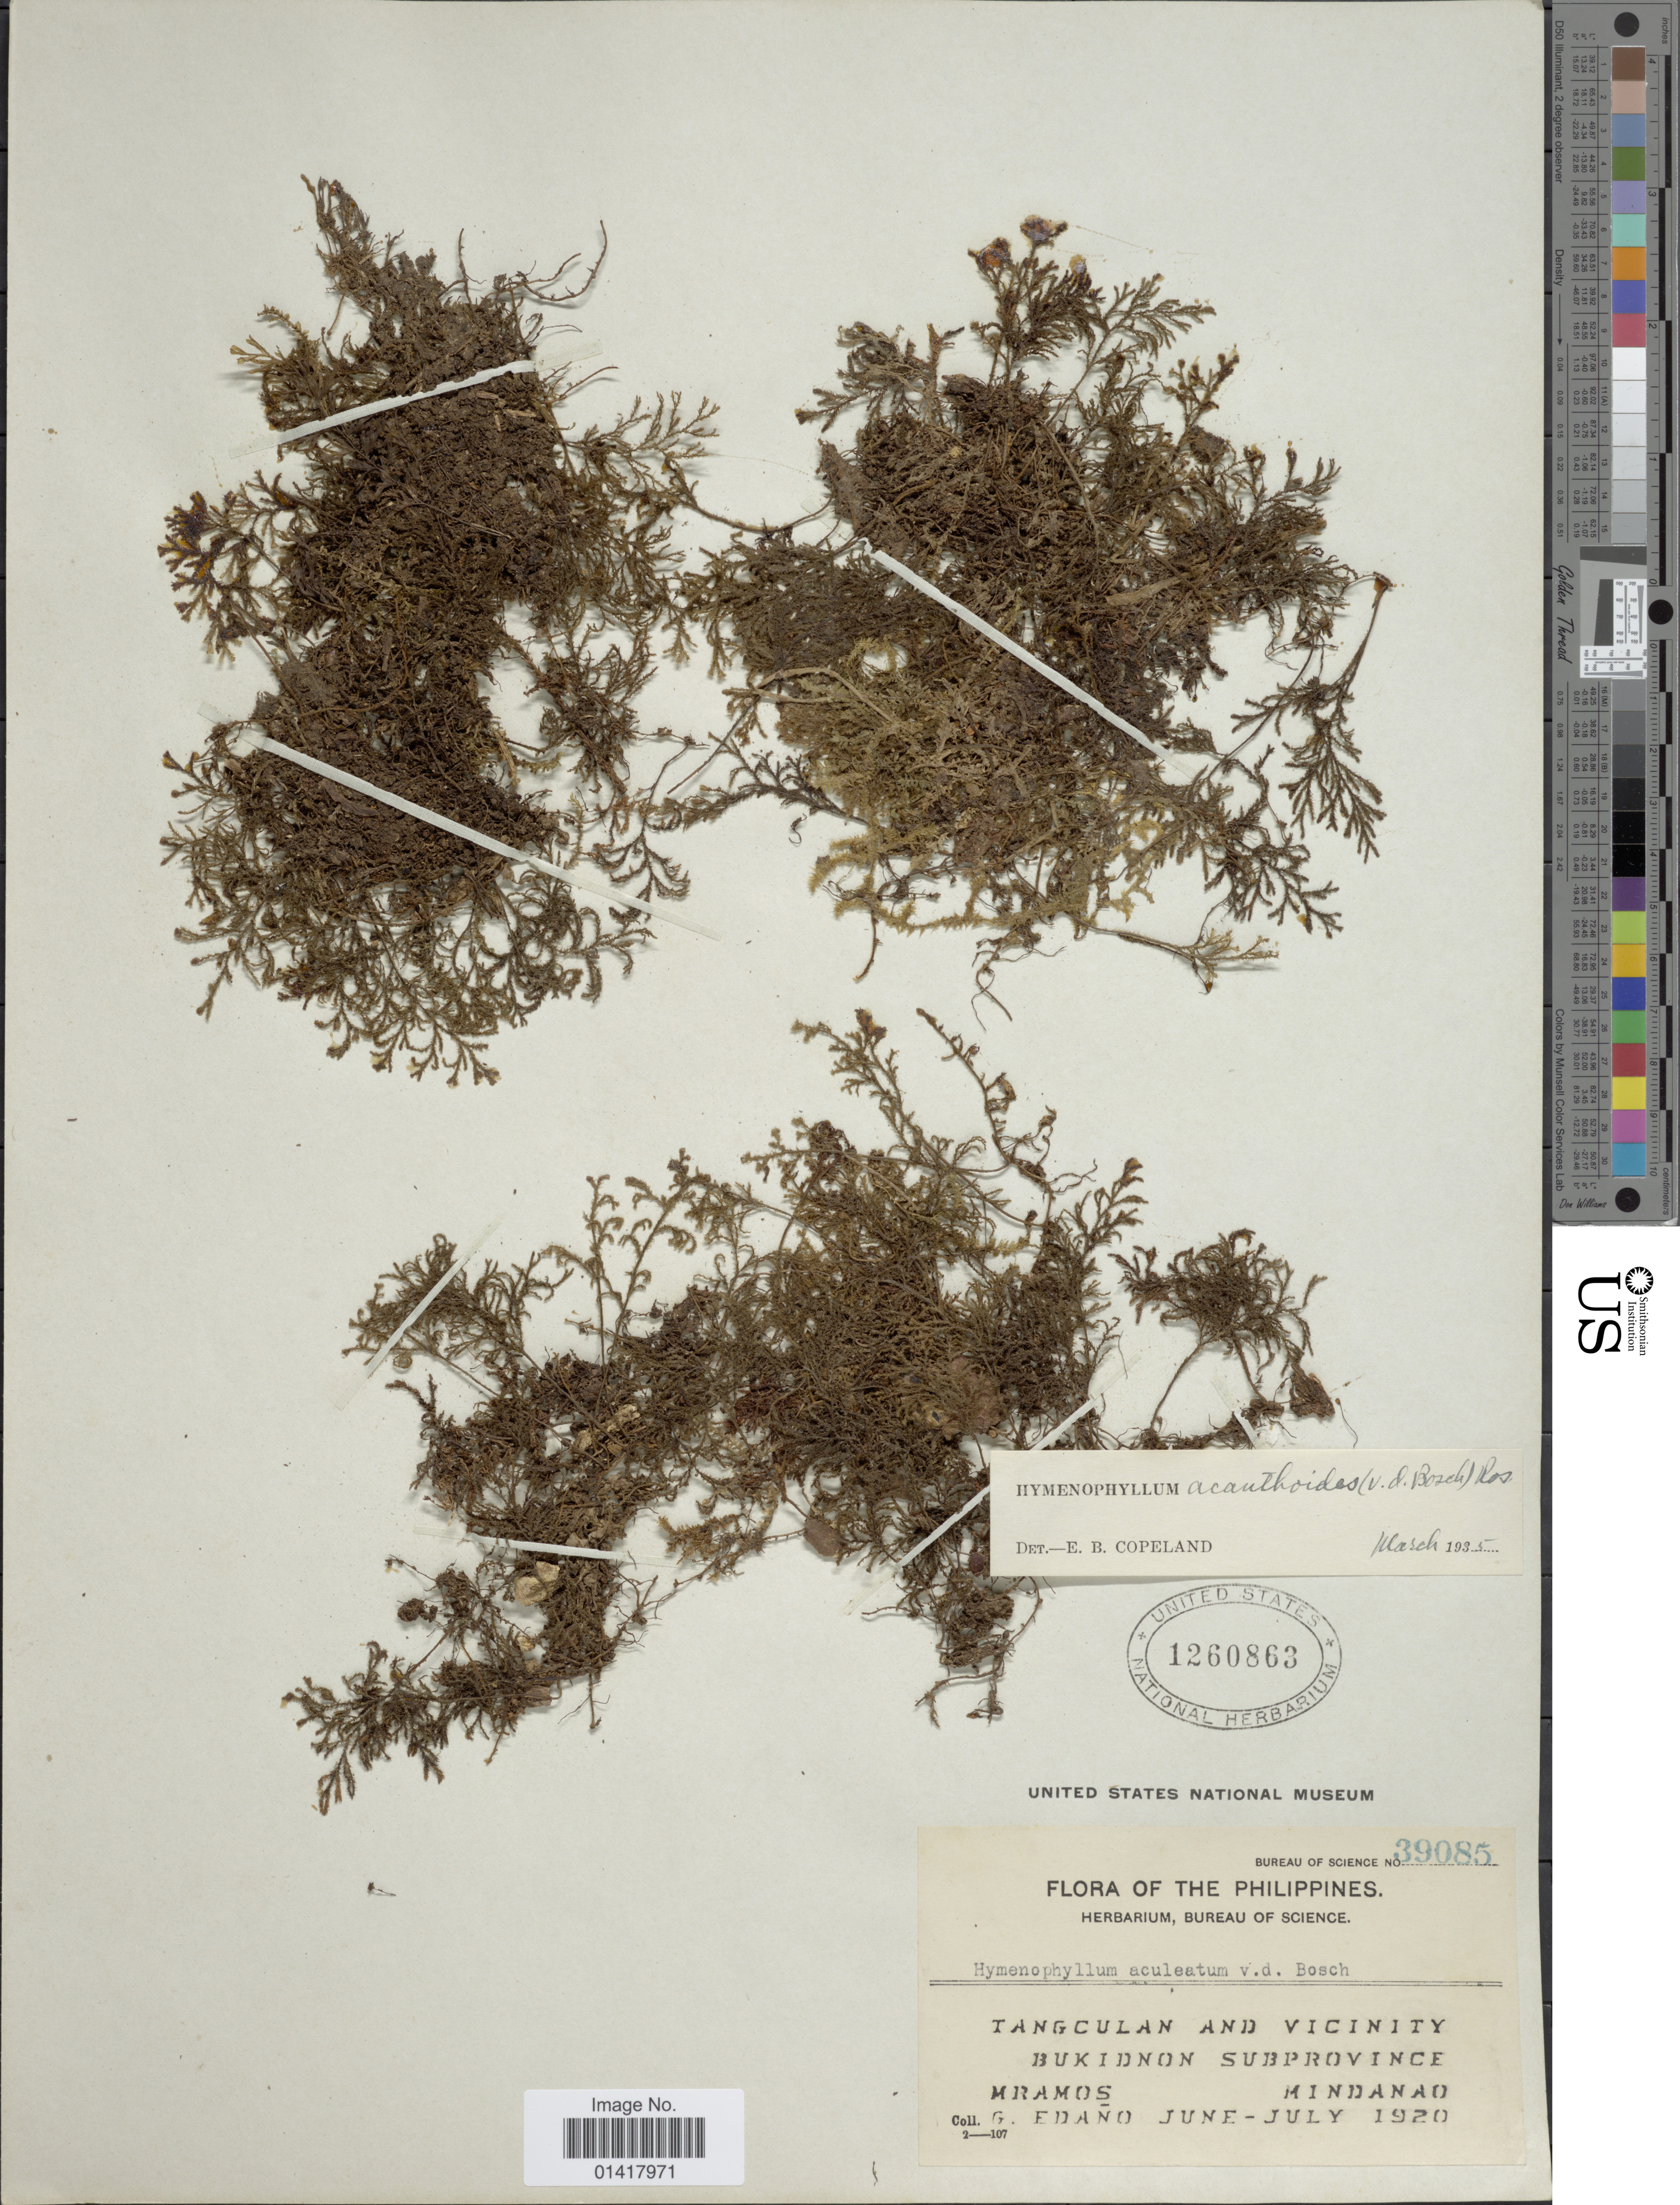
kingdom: Plantae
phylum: Tracheophyta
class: Polypodiopsida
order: Hymenophyllales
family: Hymenophyllaceae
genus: Hymenophyllum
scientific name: Hymenophyllum acanthoides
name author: (Bosch) Rosenst.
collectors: M. Ramos & G. Edaño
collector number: Bureau of Science 39085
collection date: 1920-06/1920-07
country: Philippines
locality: Mindanao. Tangculan and Vicinity, Bukidnon Subprovince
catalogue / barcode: US 1260863